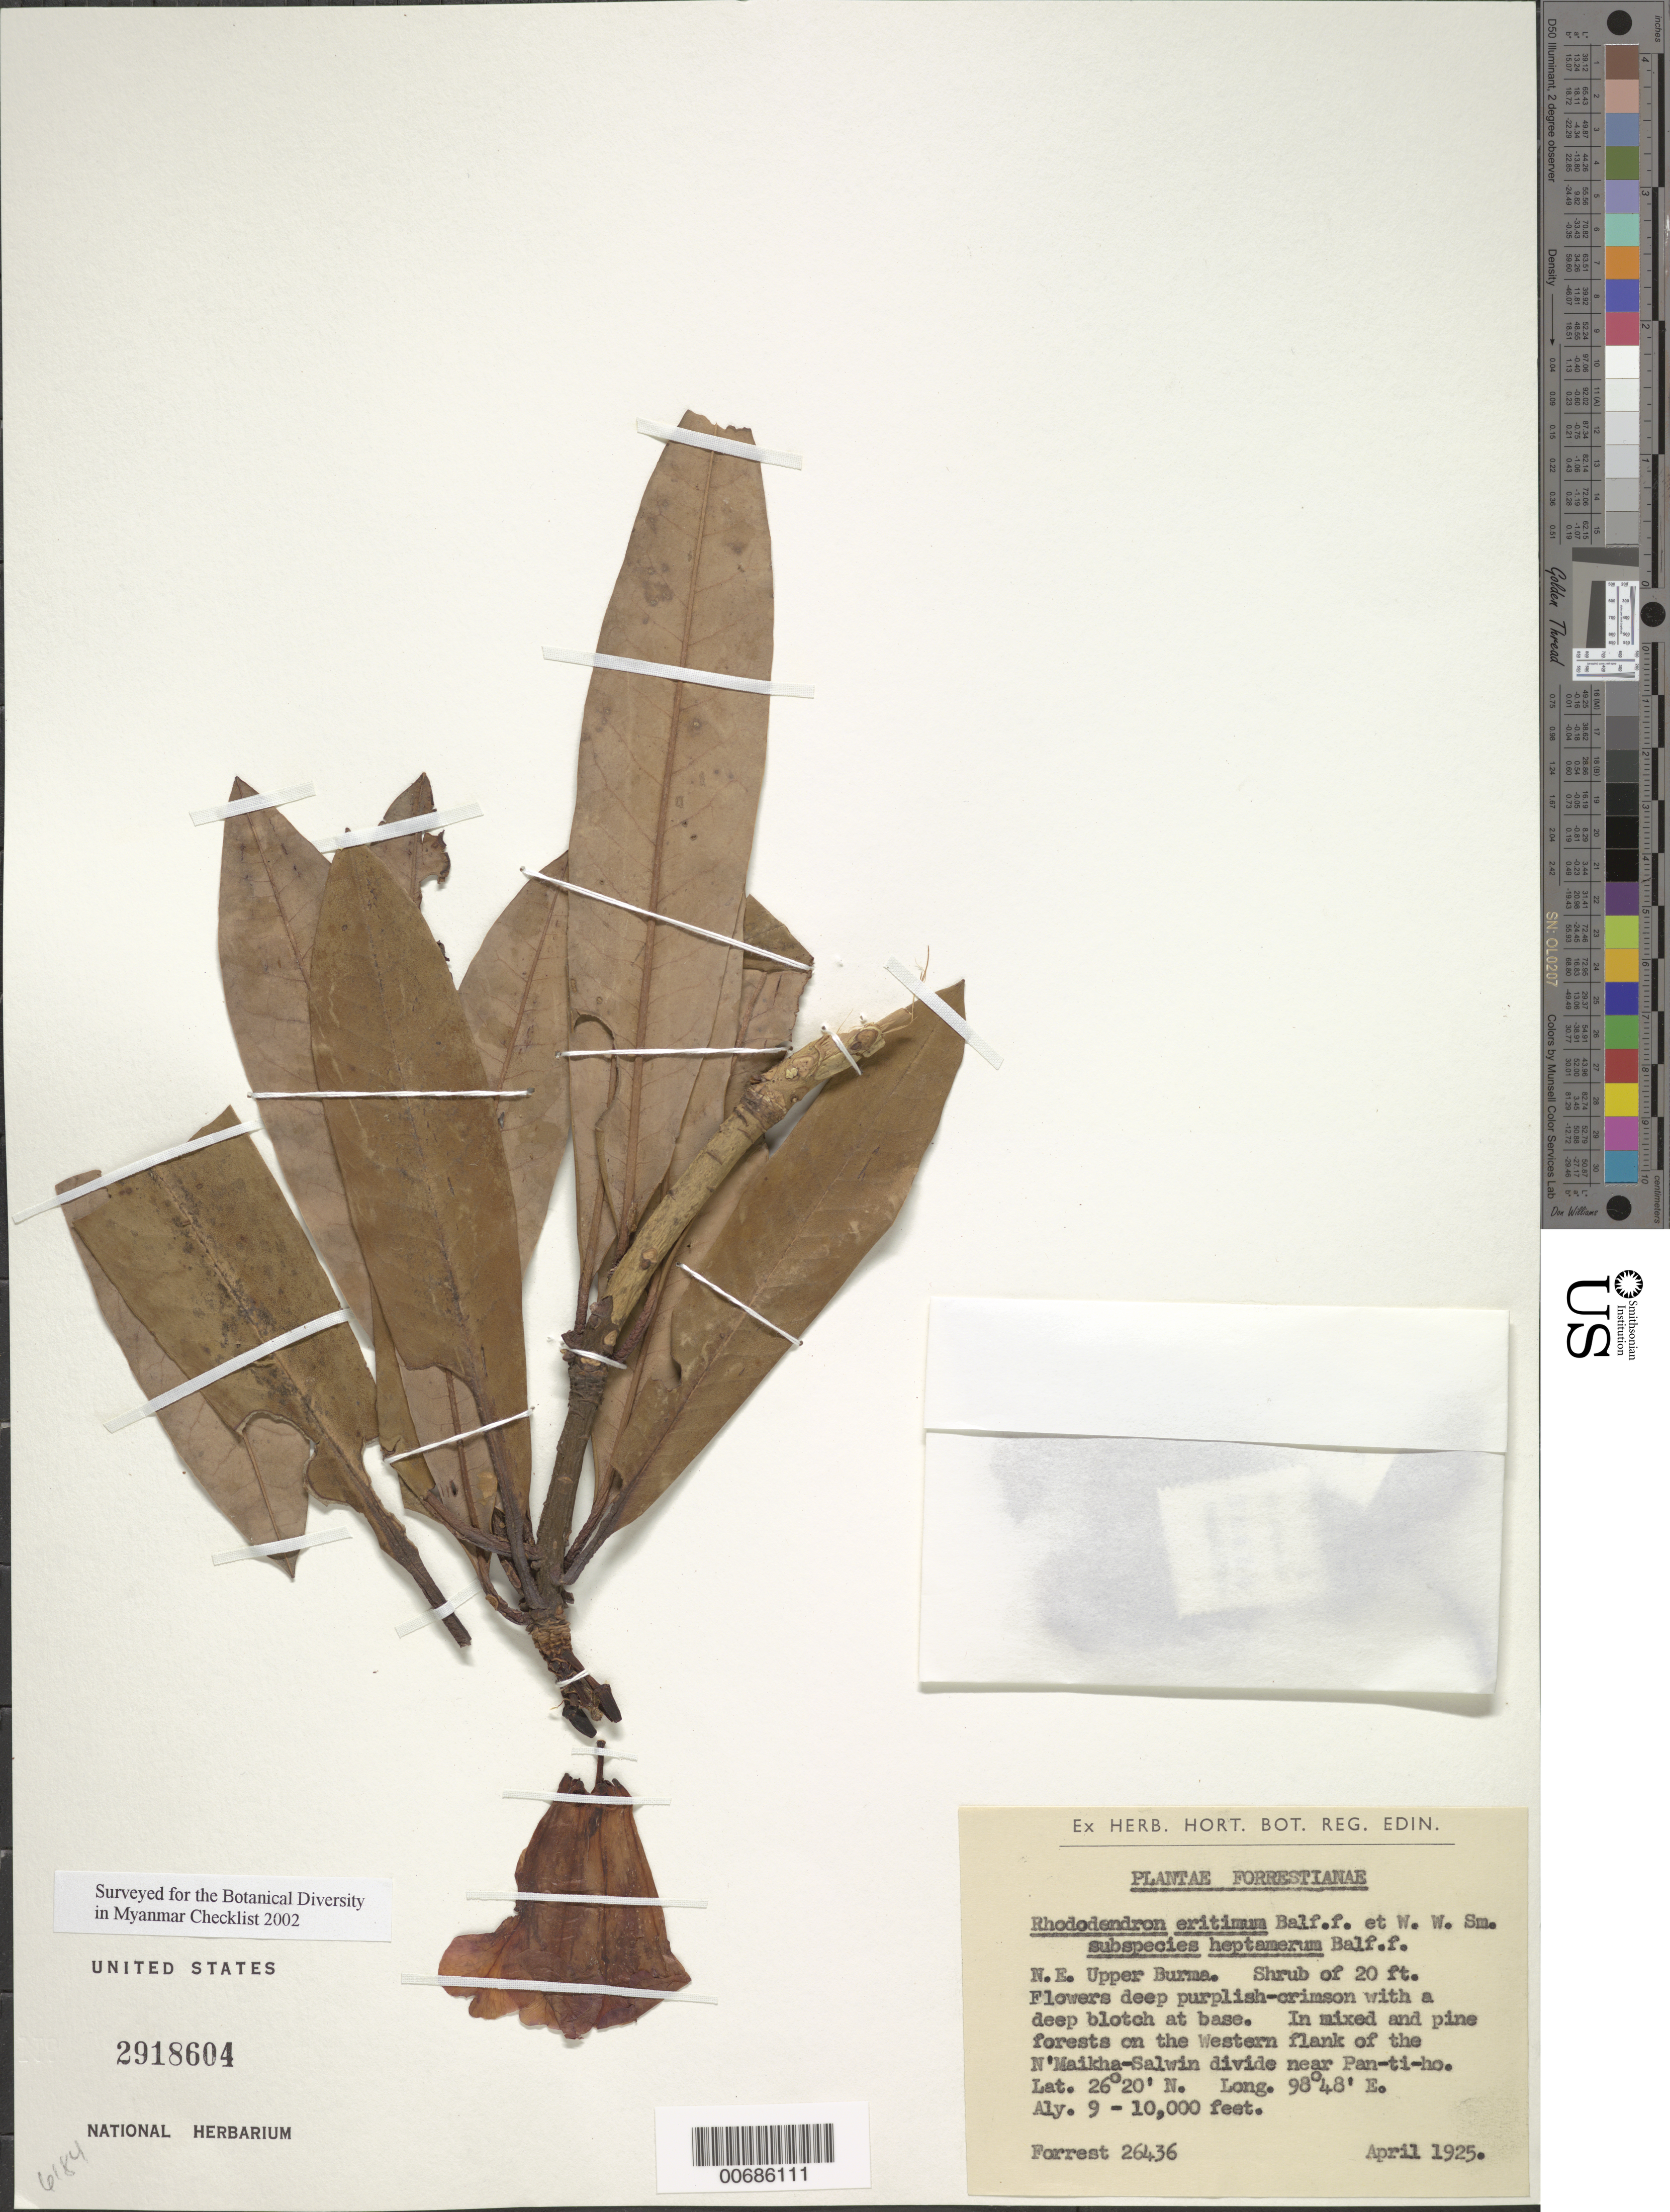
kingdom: Plantae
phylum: Tracheophyta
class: Magnoliopsida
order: Ericales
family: Ericaceae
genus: Rhododendron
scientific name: Rhododendron eritimum subsp. heptamerum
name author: Balf. f.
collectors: G. Forrest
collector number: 26436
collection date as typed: Apr 1925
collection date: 1925-04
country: Myanmar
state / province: Kachin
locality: N'Maikha-Salwin Divide, W flank, near Pan-ti-ho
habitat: Mixed and pine forests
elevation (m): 2743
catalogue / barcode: US 2918604